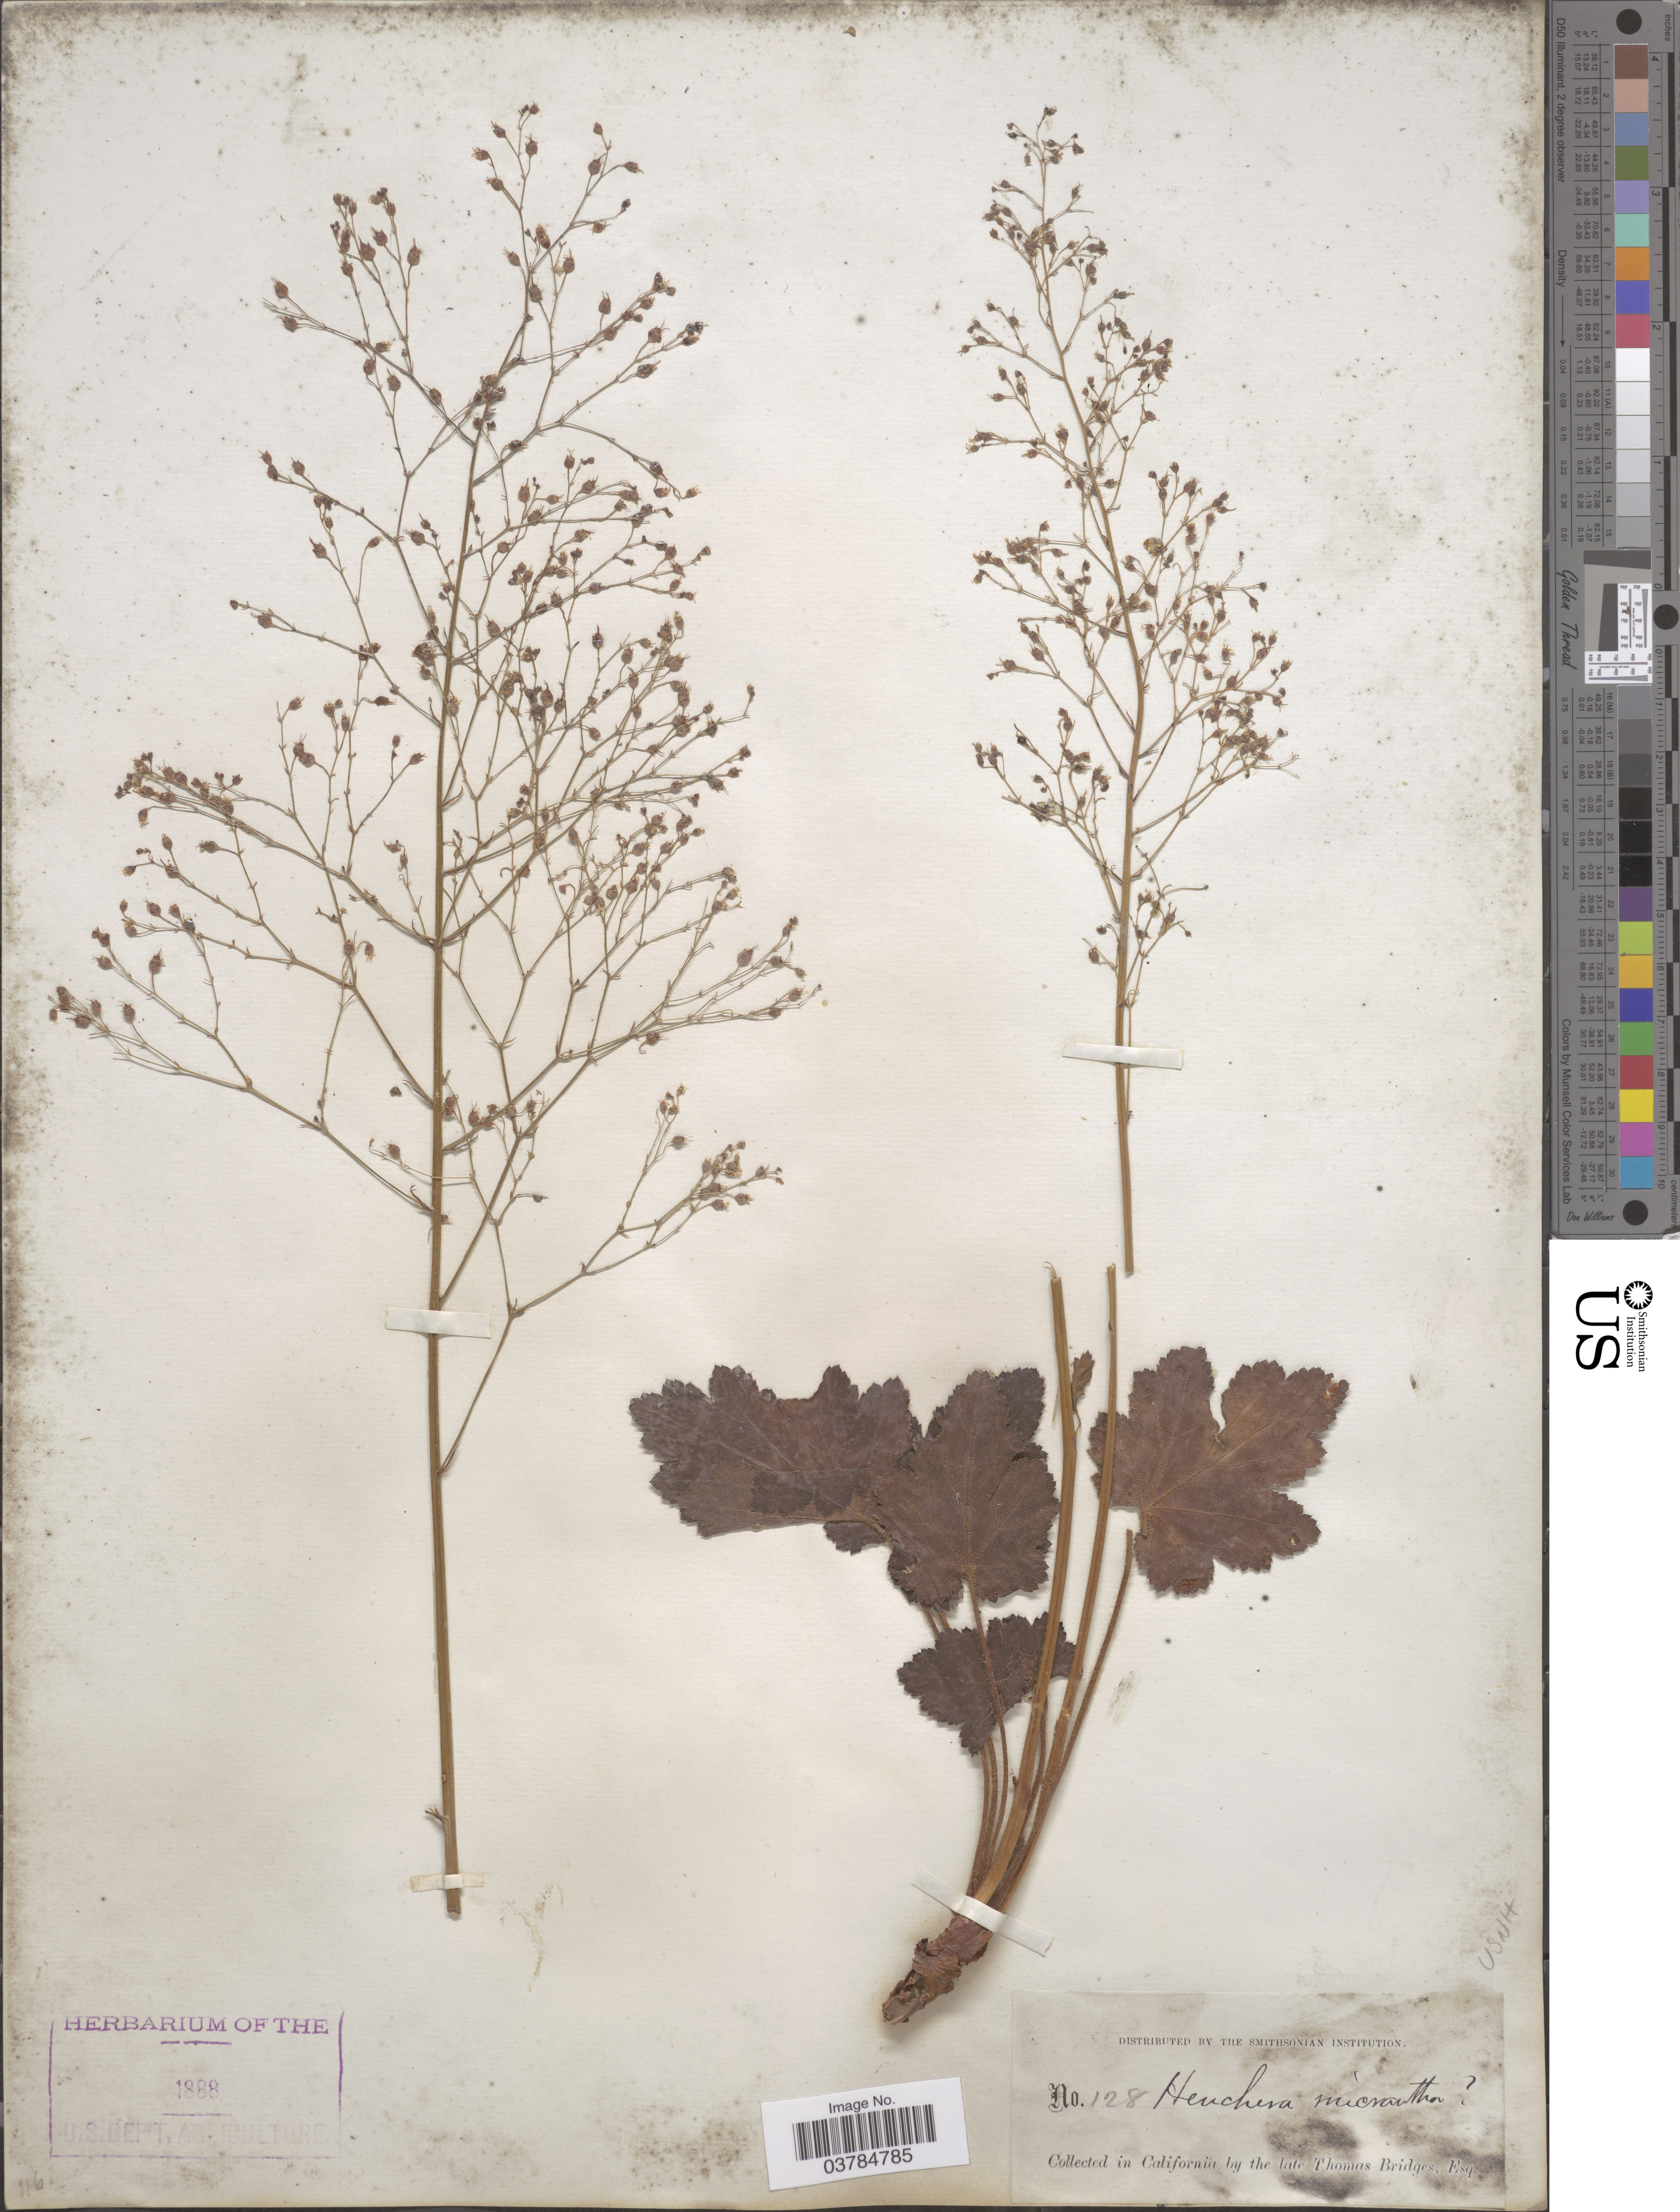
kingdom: Plantae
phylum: Tracheophyta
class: Magnoliopsida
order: Saxifragales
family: Saxifragaceae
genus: Heuchera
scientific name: Heuchera micrantha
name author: Douglas ex Lindl.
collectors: T. Bridges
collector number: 128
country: United States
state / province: California